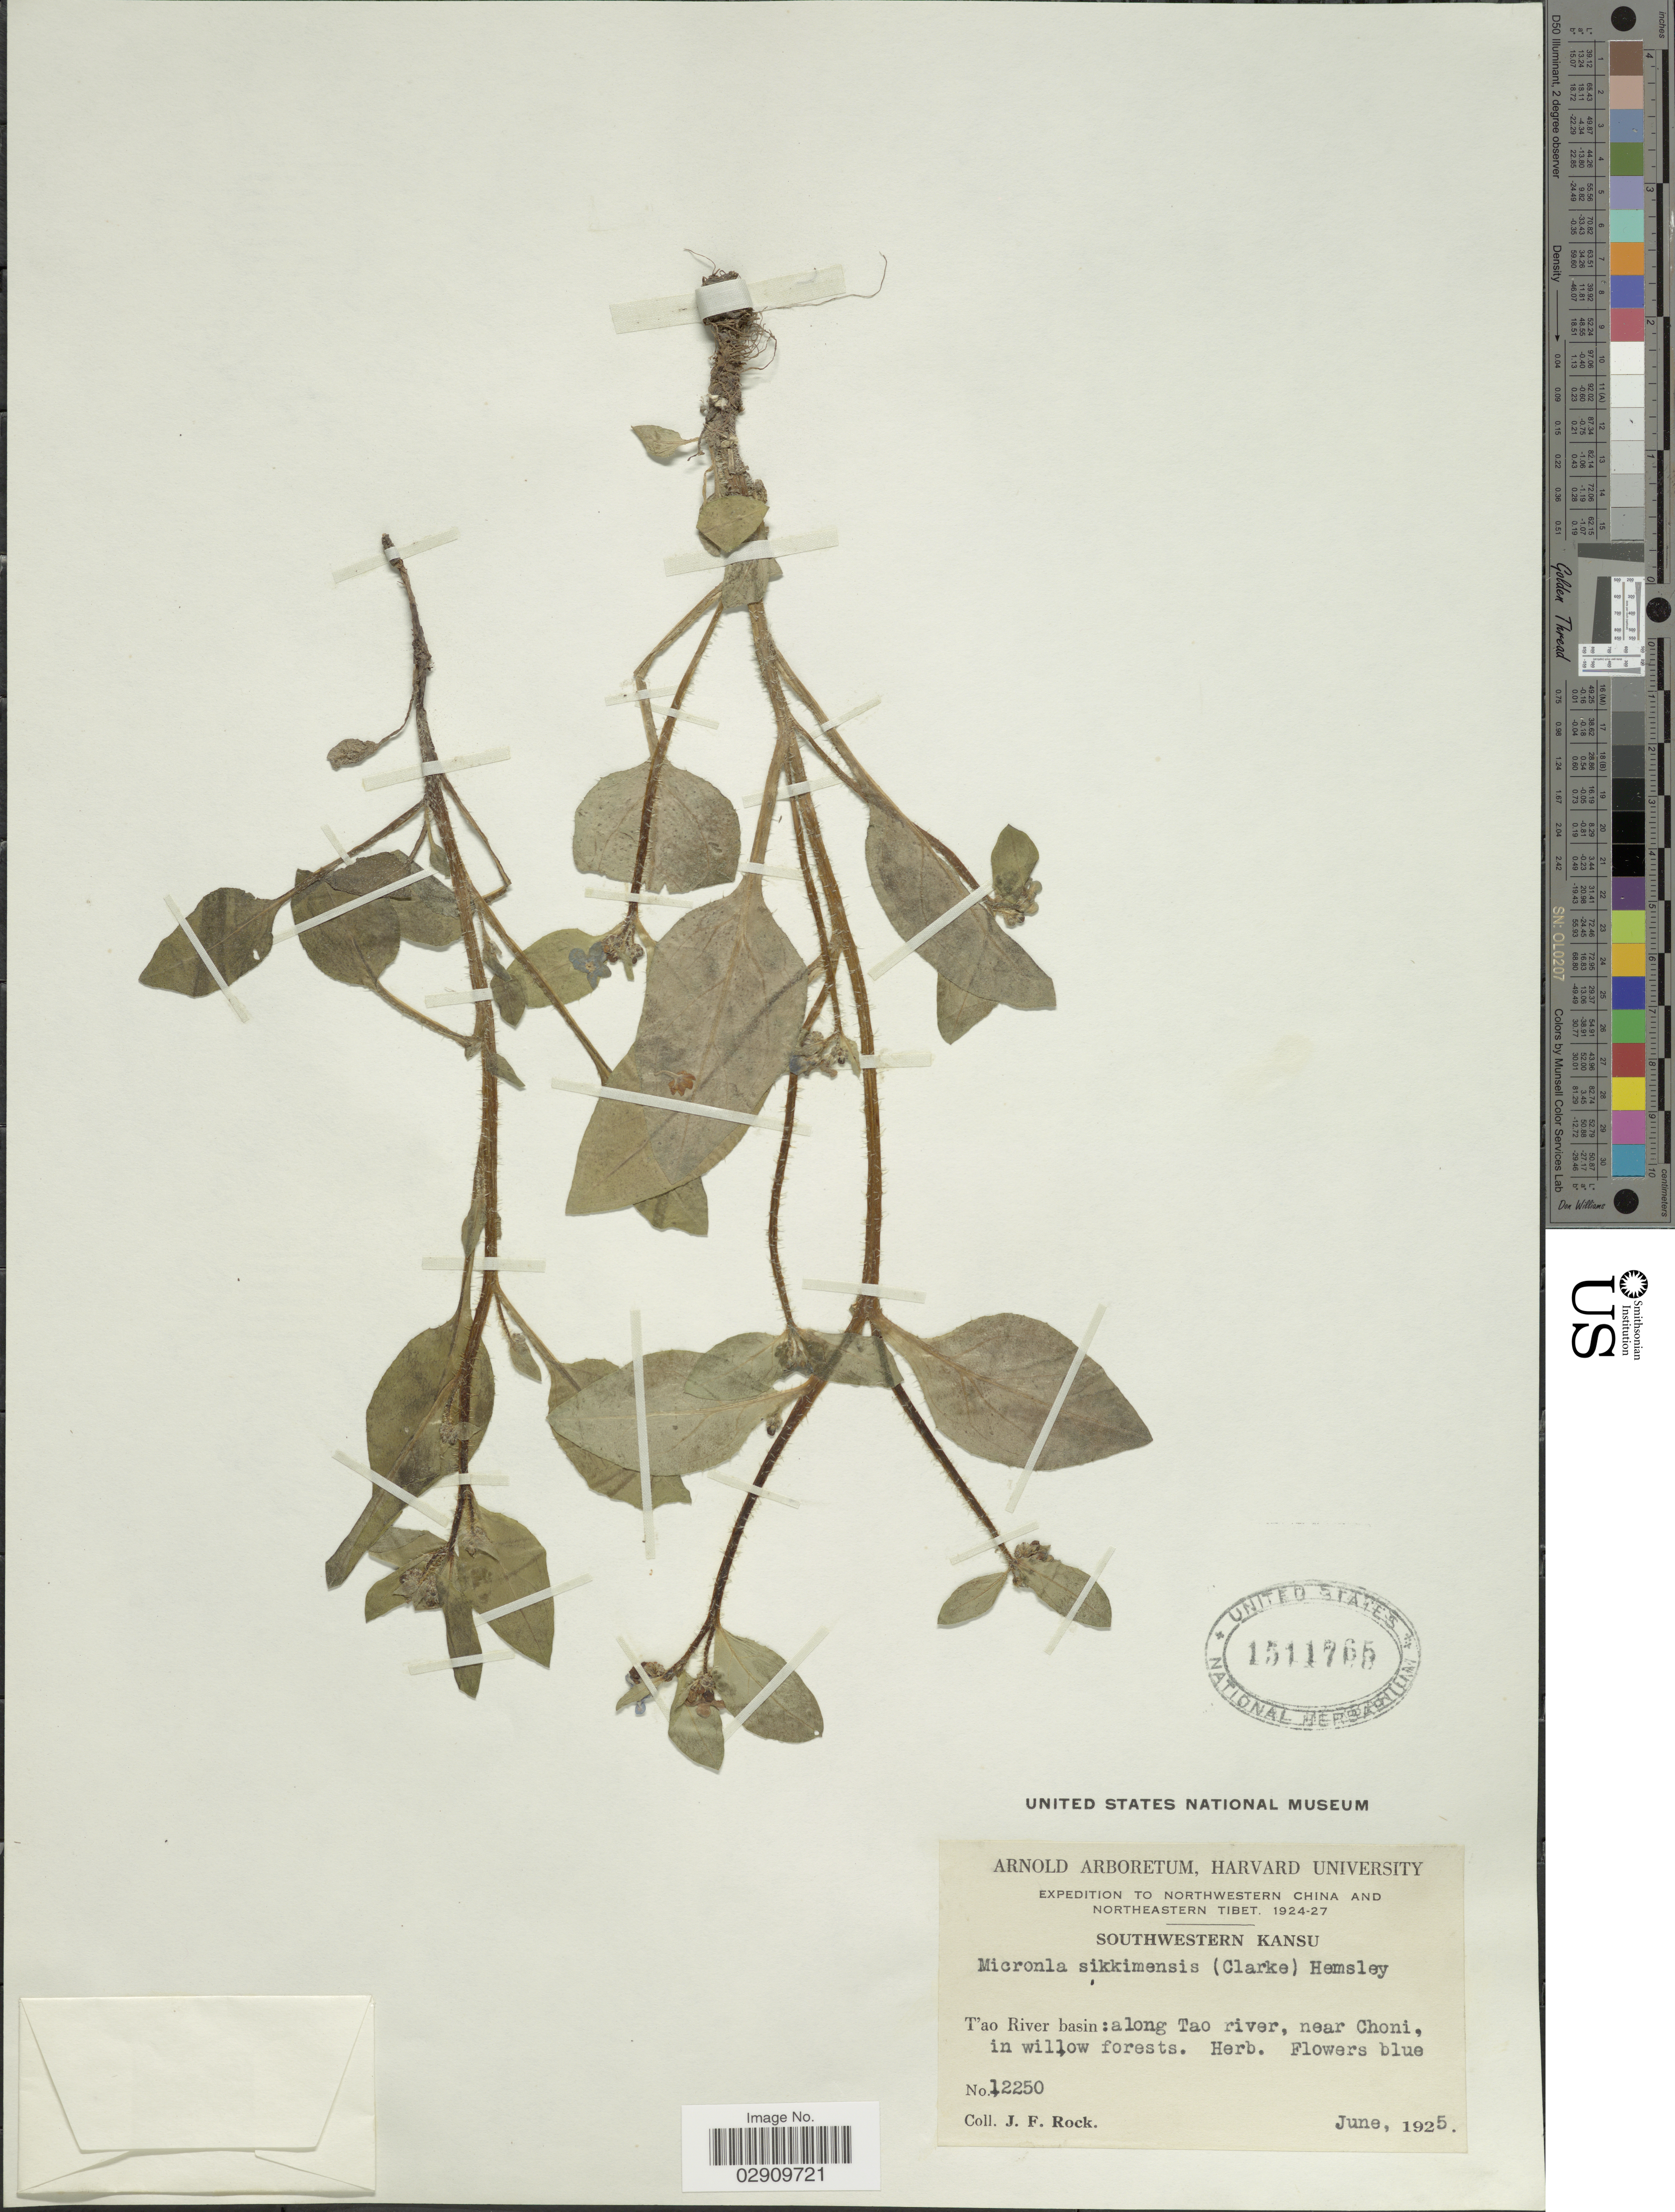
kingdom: Plantae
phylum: Tracheophyta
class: Magnoliopsida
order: Boraginales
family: Boraginaceae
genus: Microula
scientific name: Microula sikkimensis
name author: (C.B. Clarke) Hemsl.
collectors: J. Rock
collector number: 12250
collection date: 1925-06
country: China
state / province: Gansu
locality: Northwestern China, Southwestern Kansu, T'ao River basin, along Tao river, near Choni, in willow forests.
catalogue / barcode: US 1511765